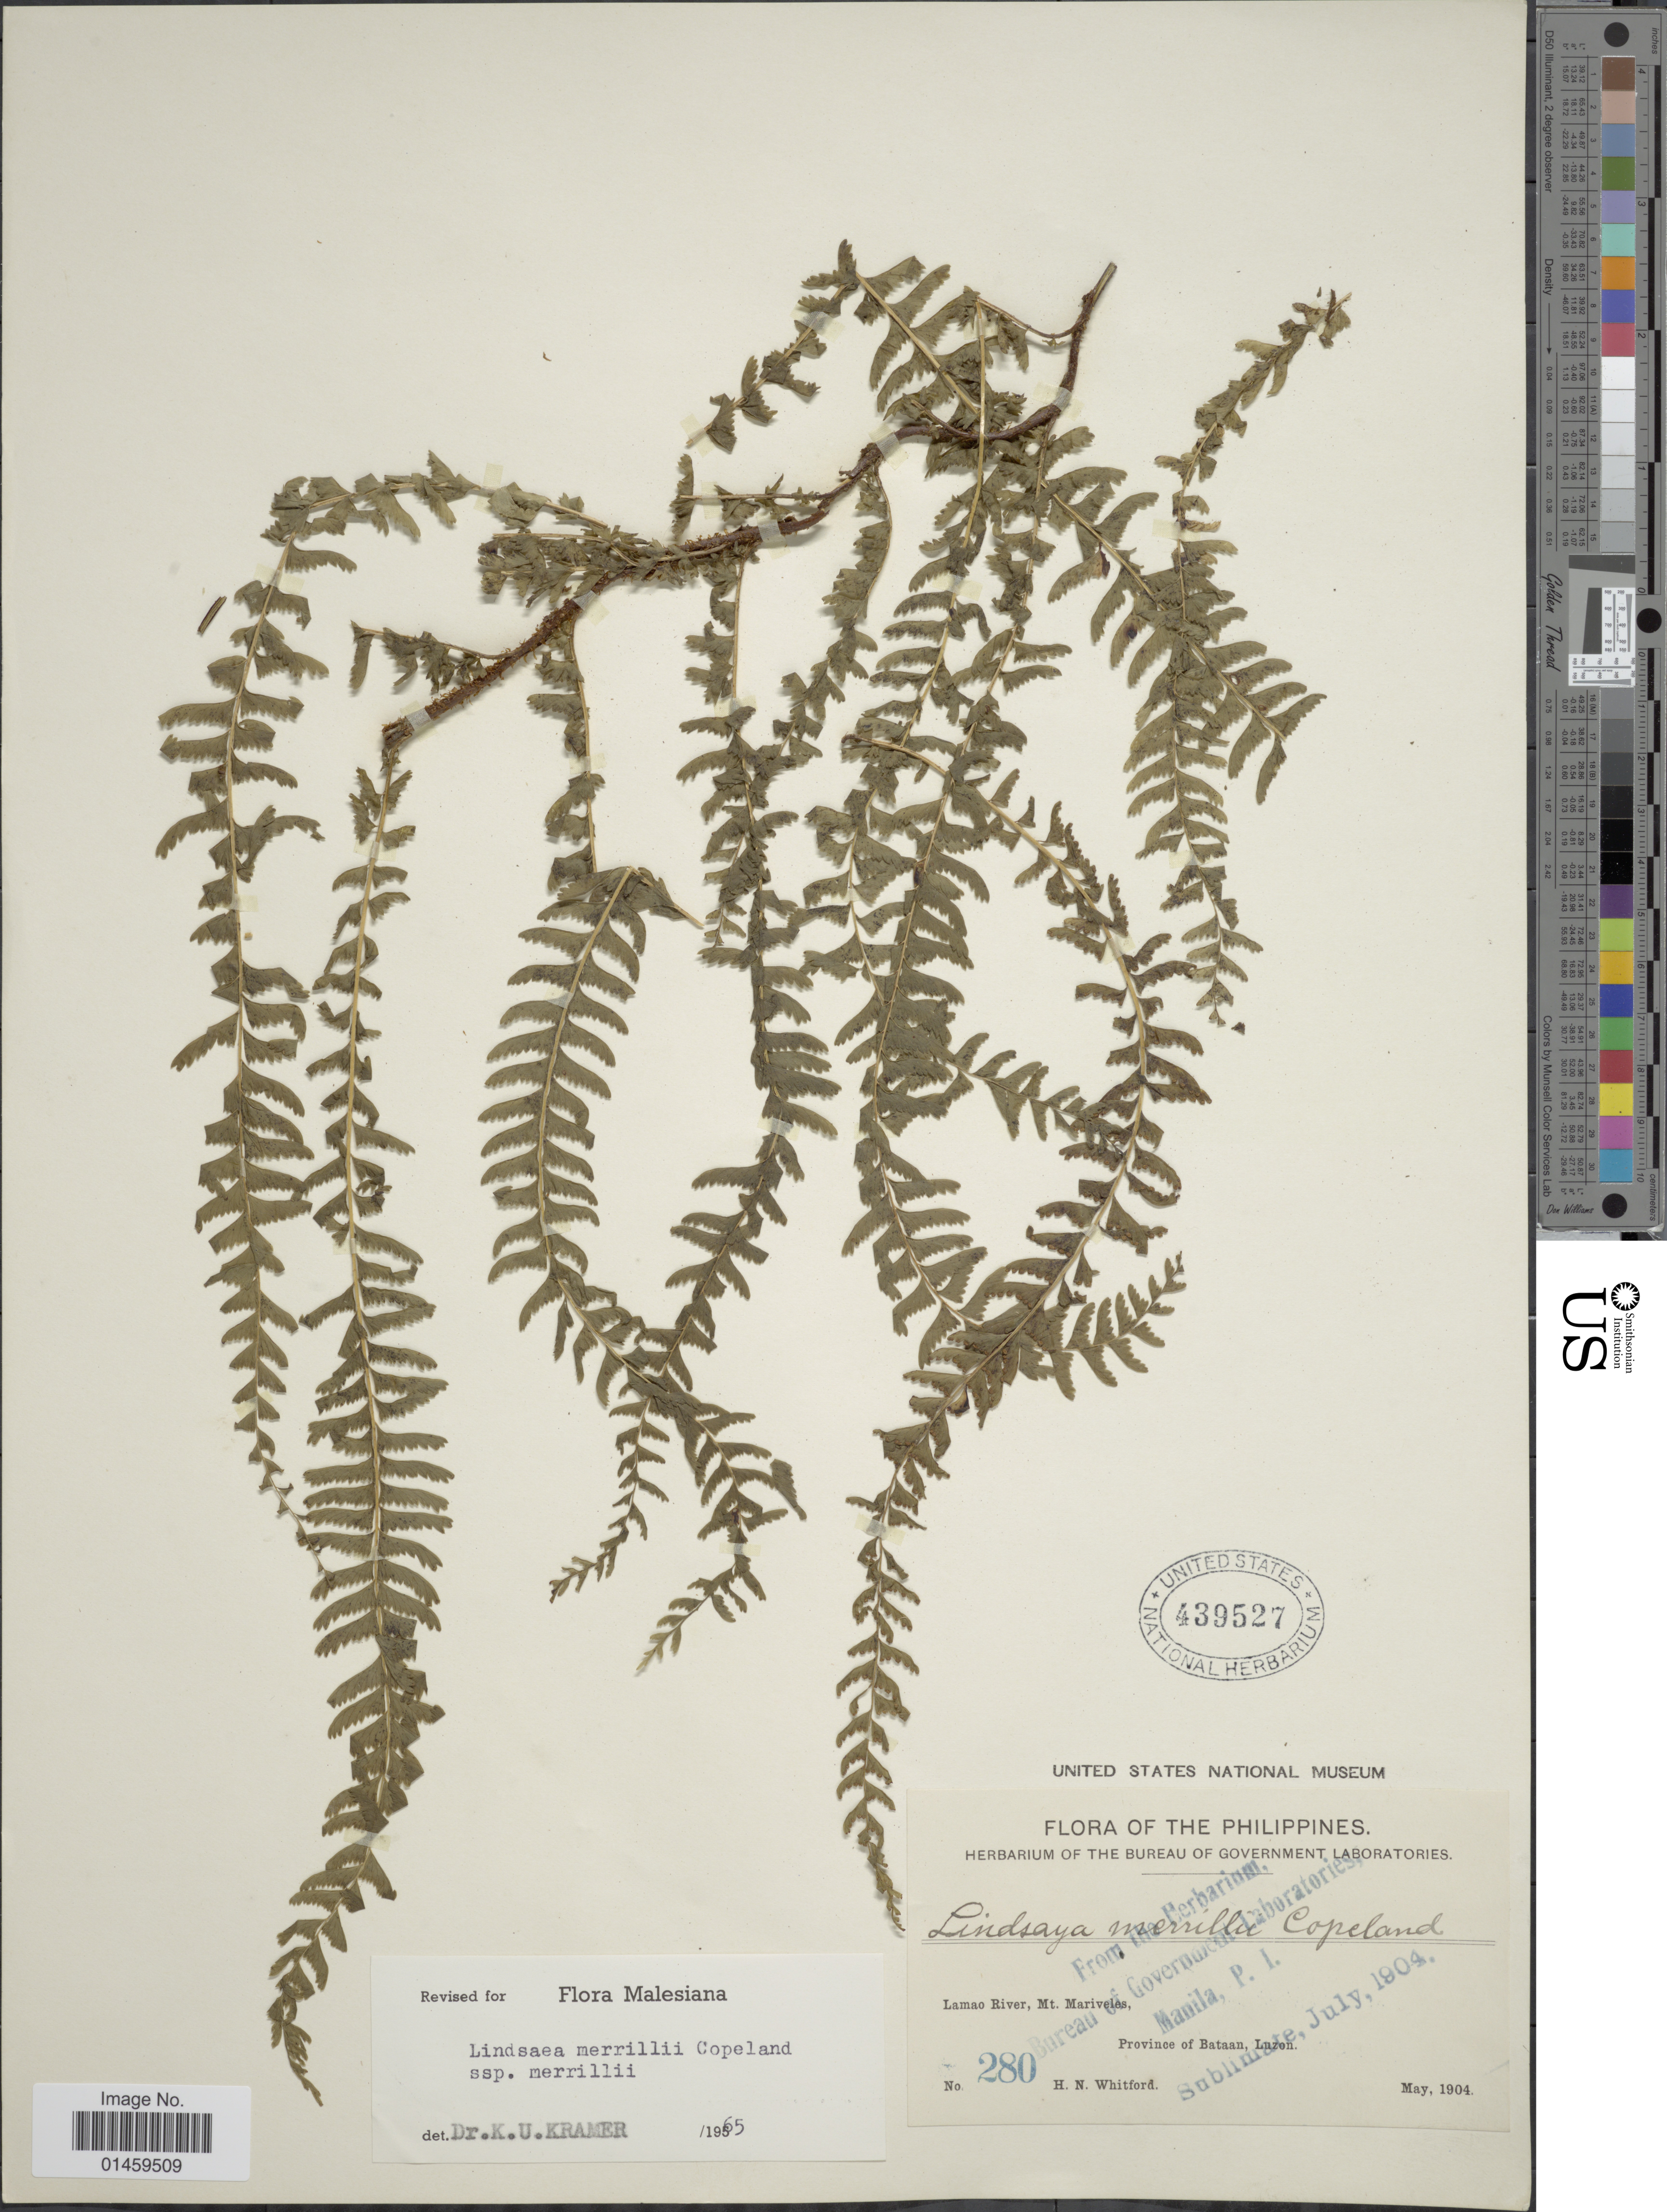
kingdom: Plantae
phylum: Tracheophyta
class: Polypodiopsida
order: Polypodiales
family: Lindsaeaceae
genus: Lindsaea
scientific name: Lindsaea merrillii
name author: Copel. in Perkins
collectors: H. N. Whitford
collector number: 280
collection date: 1904-05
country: Philippines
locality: Lamao River, Mt. Mariveles. Province of Bataan, Luzon.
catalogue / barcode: US 439527